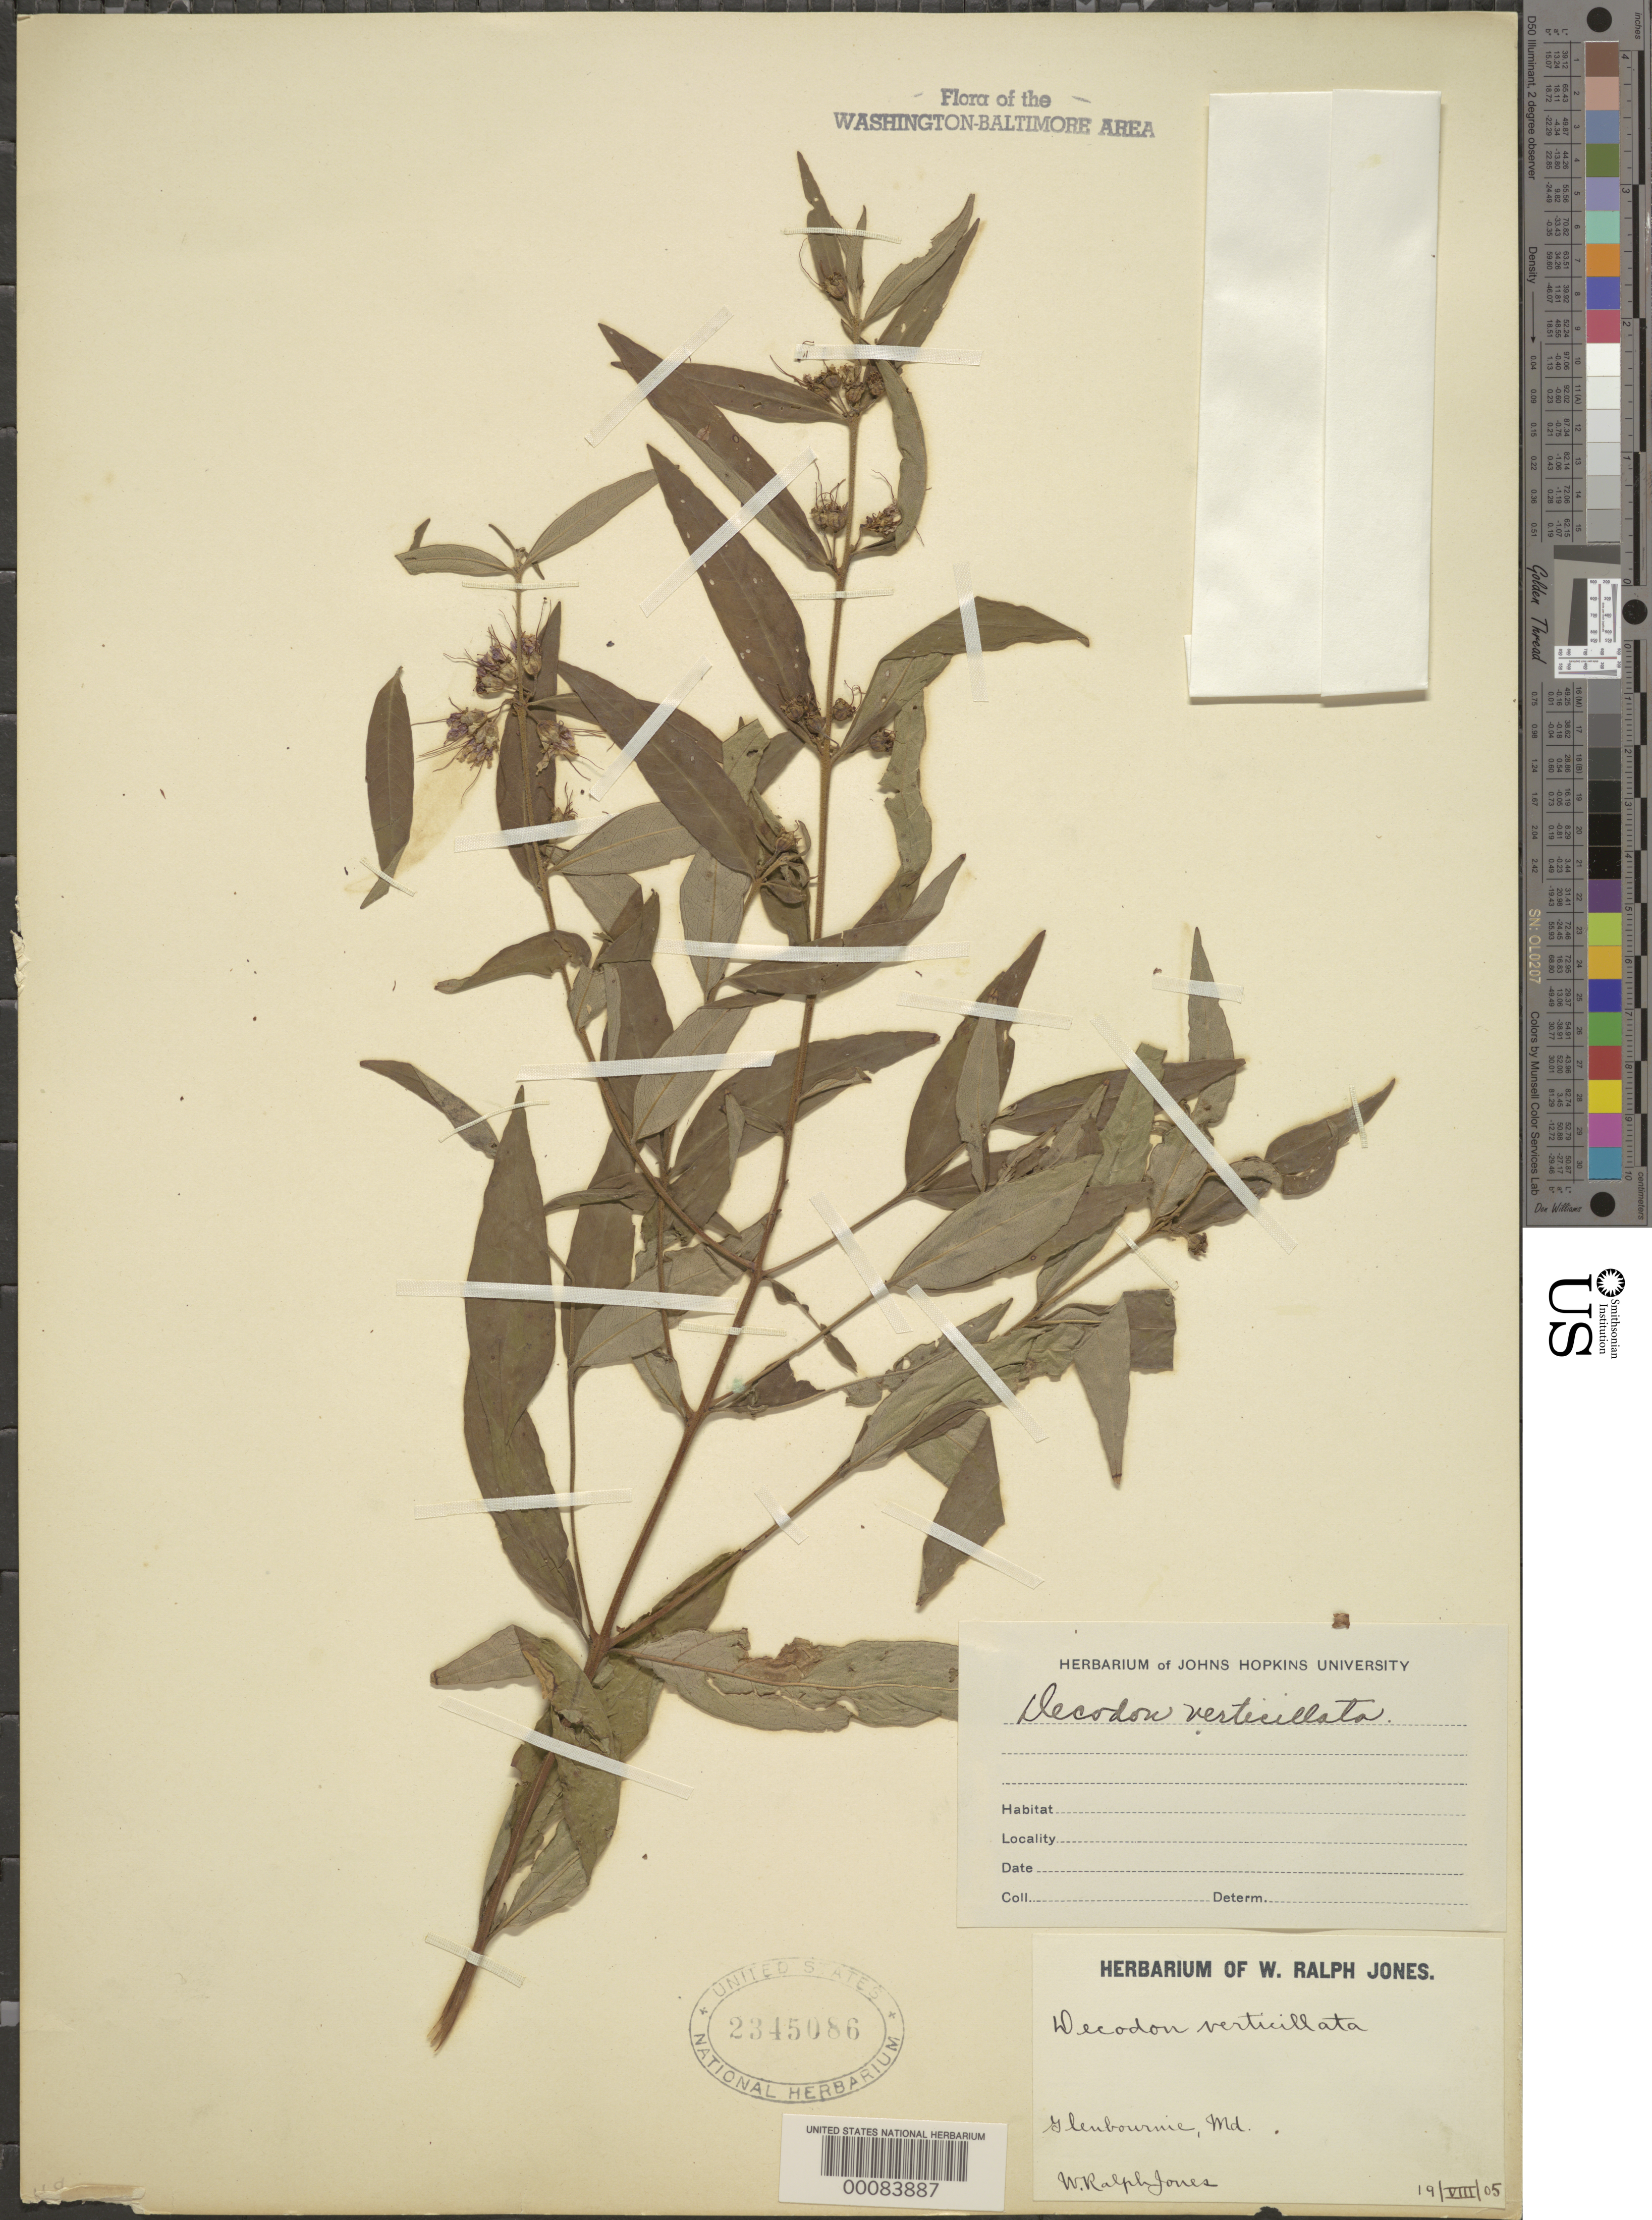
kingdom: Plantae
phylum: Tracheophyta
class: Magnoliopsida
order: Myrtales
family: Lythraceae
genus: Decodon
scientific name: Decodon verticillatus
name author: (L.) Elliott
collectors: W. R. Jones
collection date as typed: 19 Aug 1905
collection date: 1905-08-19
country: United States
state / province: Maryland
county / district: Anne Arundel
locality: Glen Burnie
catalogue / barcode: US 2345086